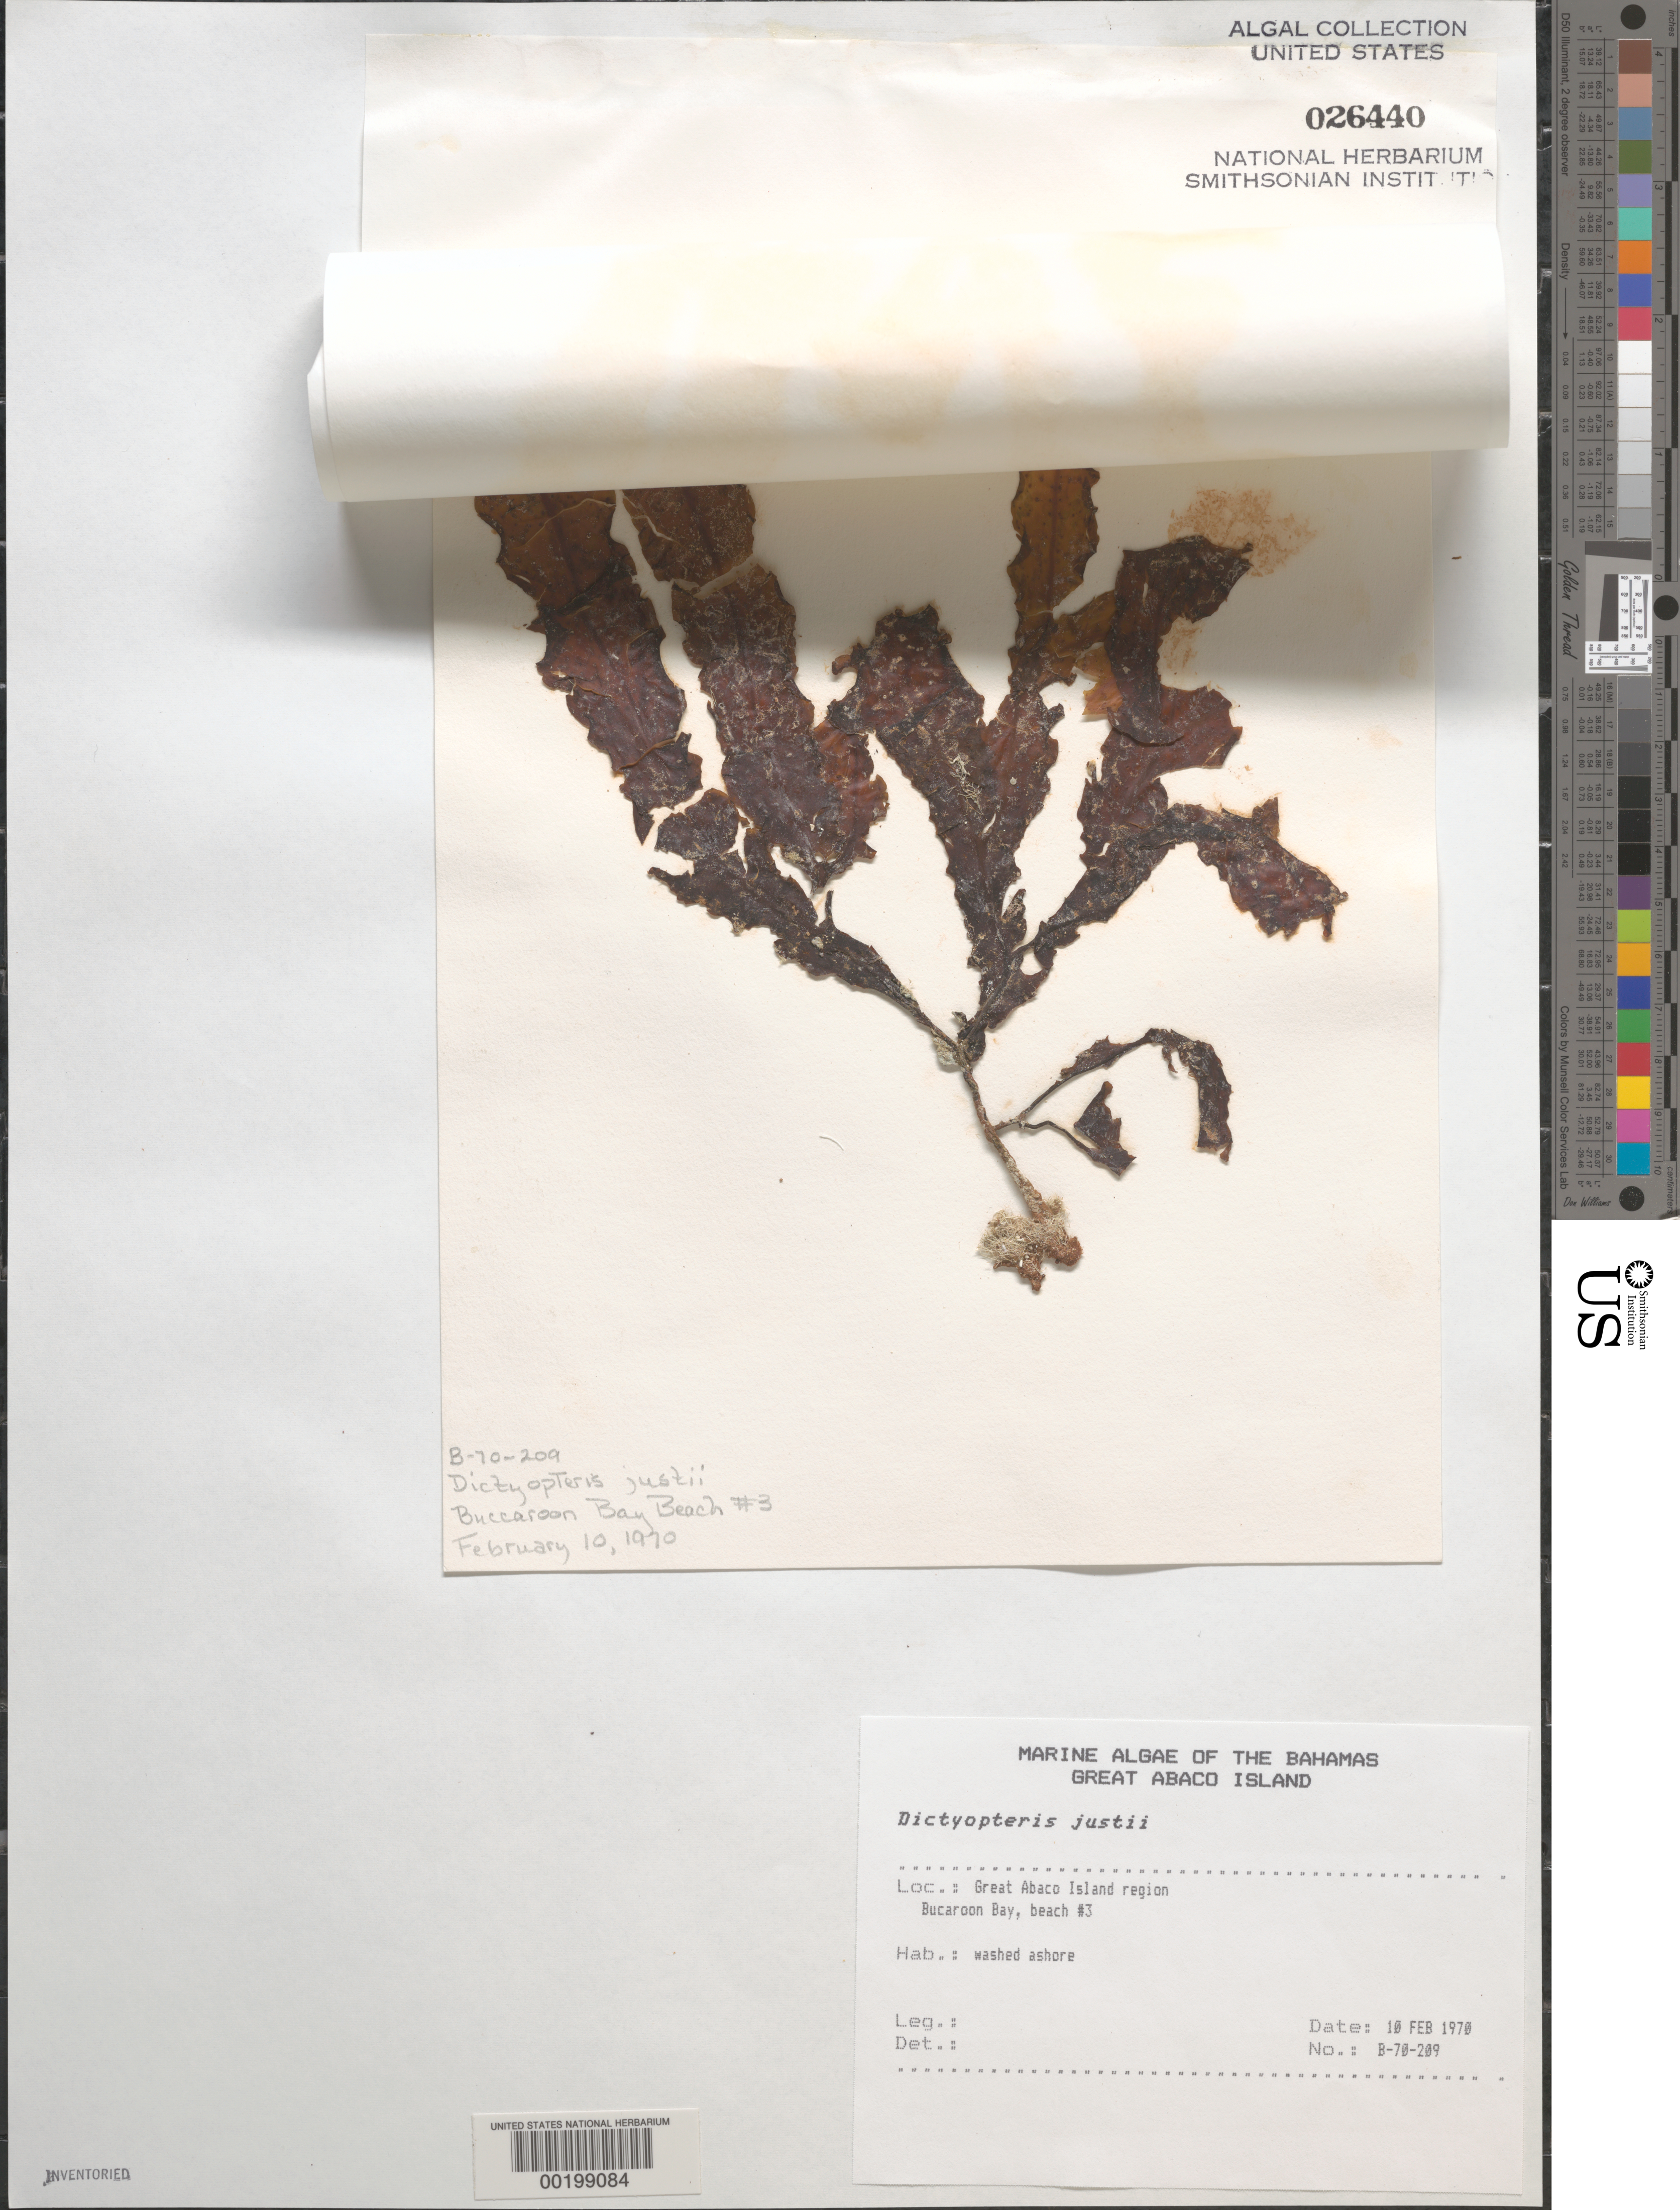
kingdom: Chromista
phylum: Ochrophyta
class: Phaeophyceae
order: Dictyotales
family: Dictyotaceae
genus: Dictyopteris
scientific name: Dictyopteris justii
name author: J.V.Lamouroux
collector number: B-70-209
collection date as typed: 10 Feb 1970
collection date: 1970-02-10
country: Bahamas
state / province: Abaco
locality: Buckaroon bay, great abaco island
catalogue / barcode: US 26440